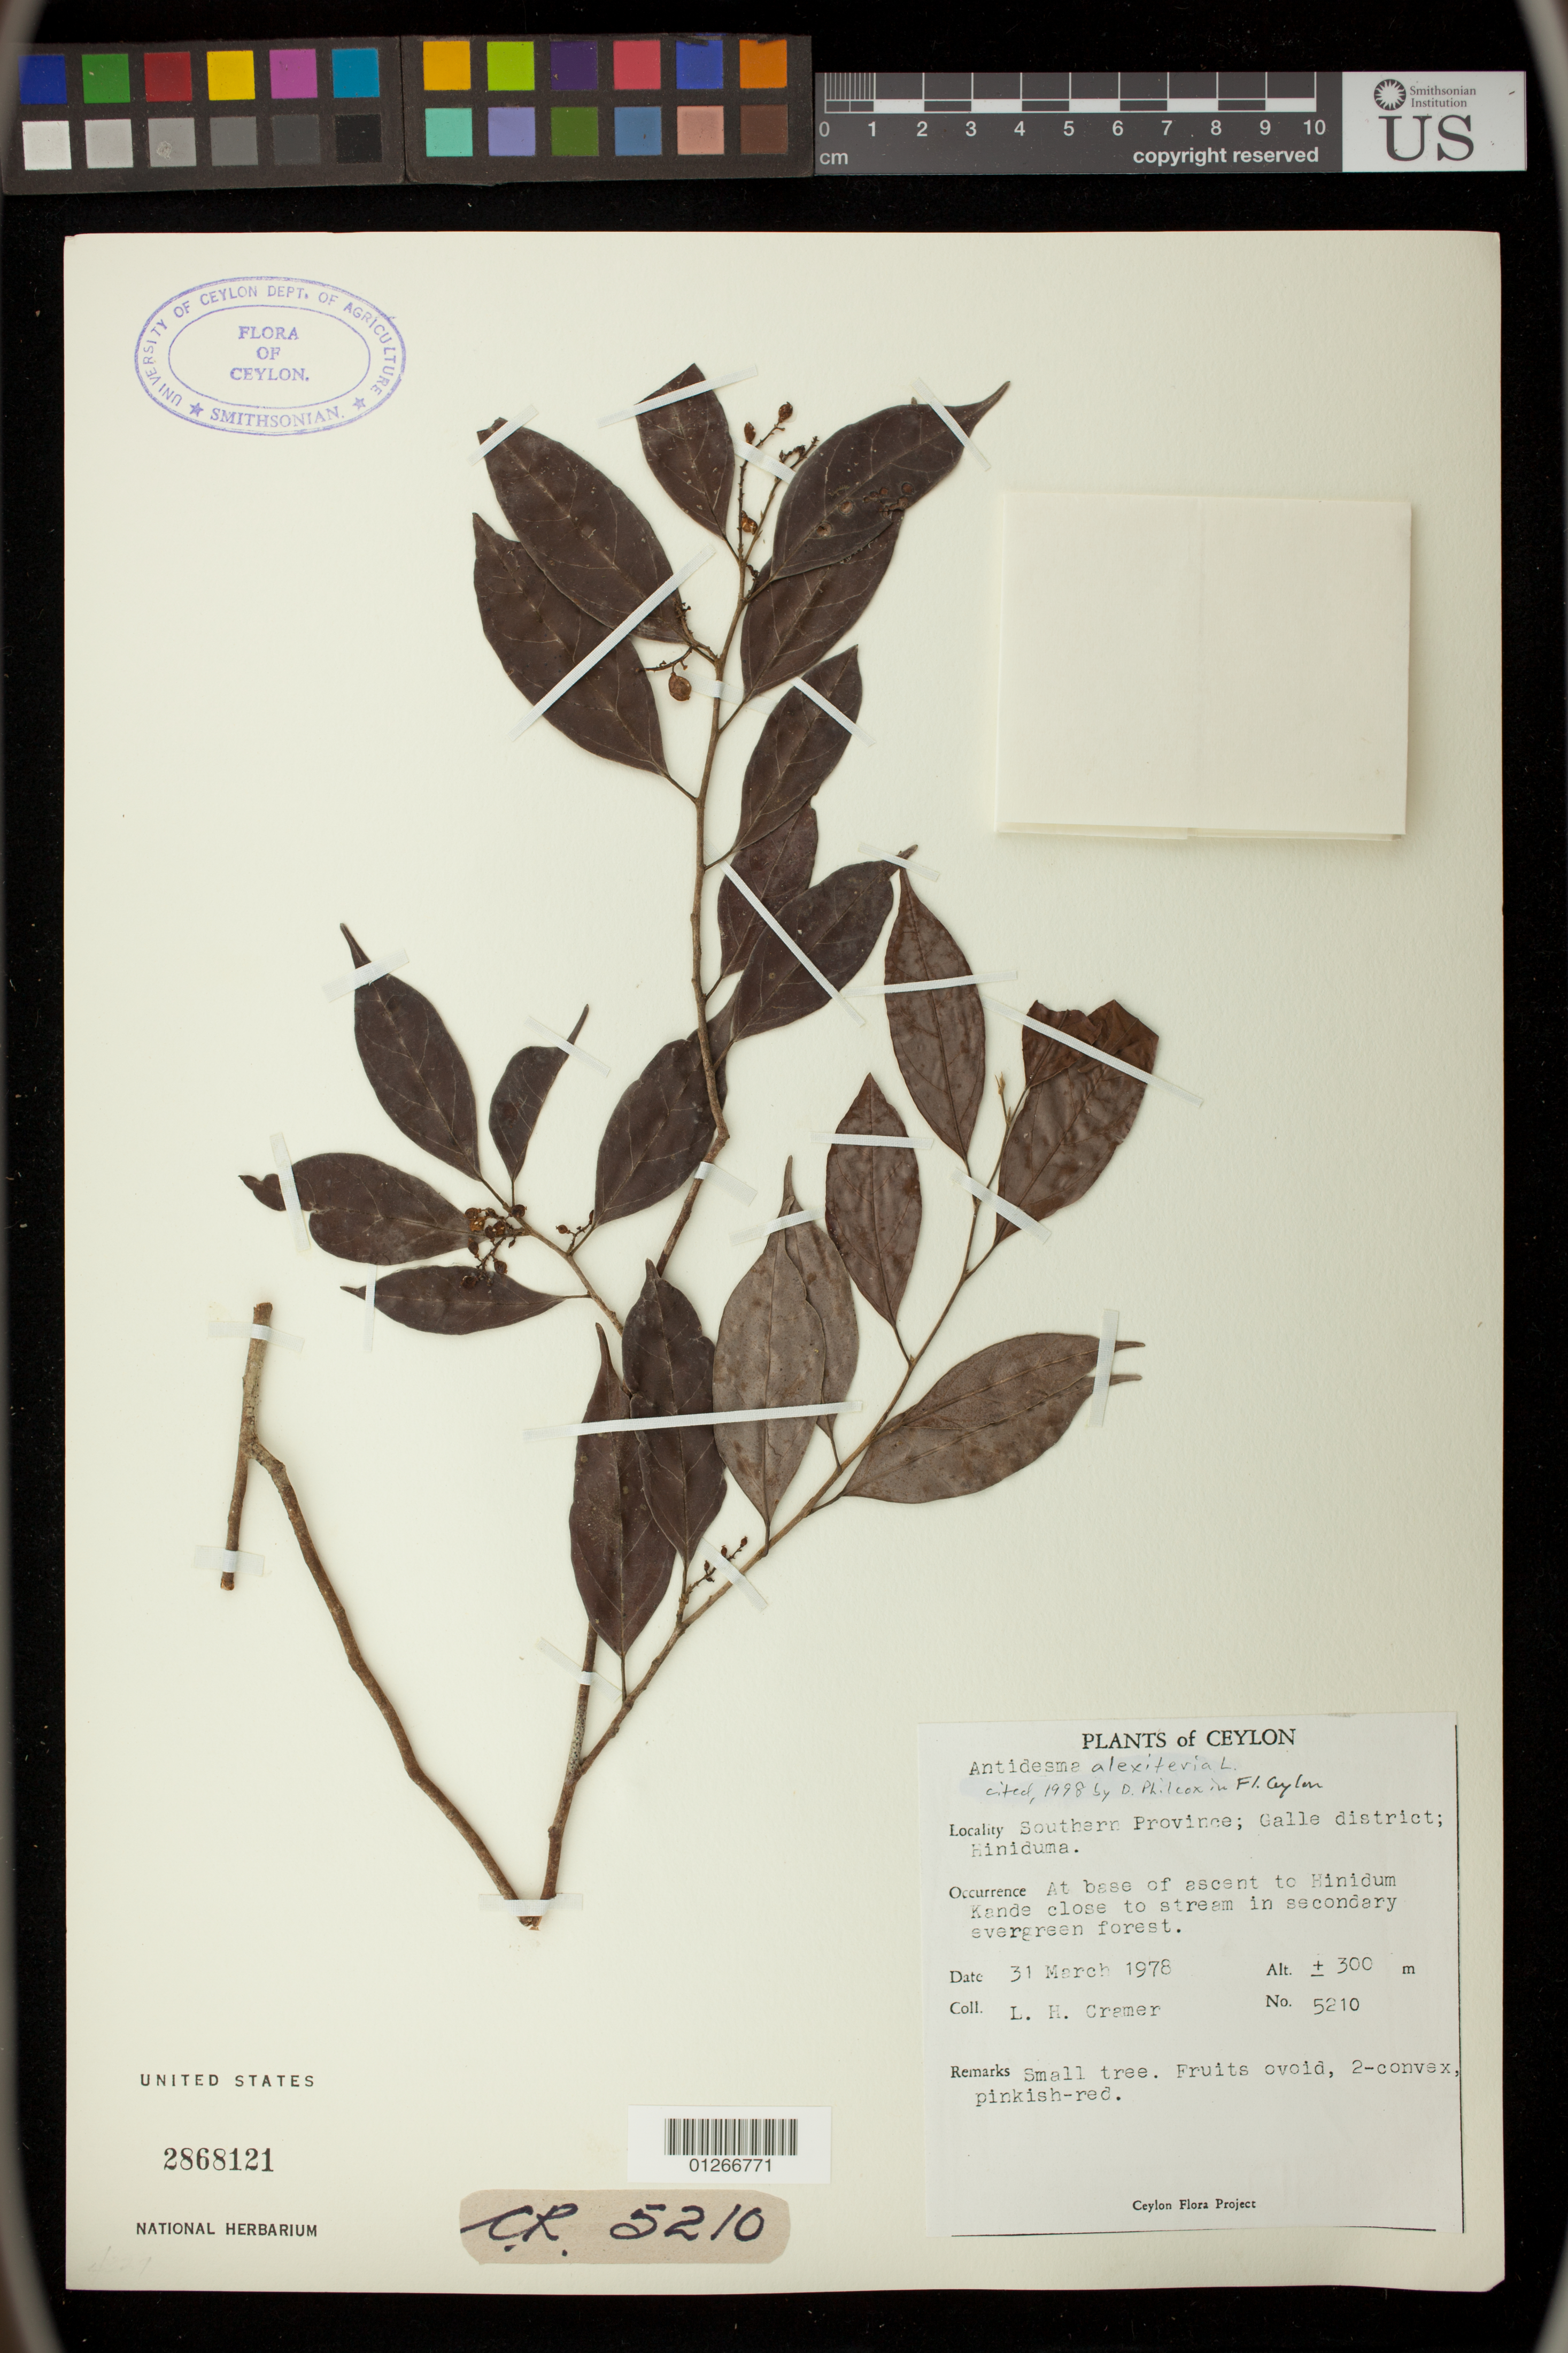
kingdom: Plantae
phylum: Tracheophyta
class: Magnoliopsida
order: Malpighiales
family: Phyllanthaceae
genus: Antidesma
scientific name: Antidesma alexiteria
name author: L.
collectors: L. H. Cramer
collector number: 5210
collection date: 1978-03-31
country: Sri Lanka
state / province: Southern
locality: Galle distrit; Hiniduma.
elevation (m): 300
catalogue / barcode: US 2868121